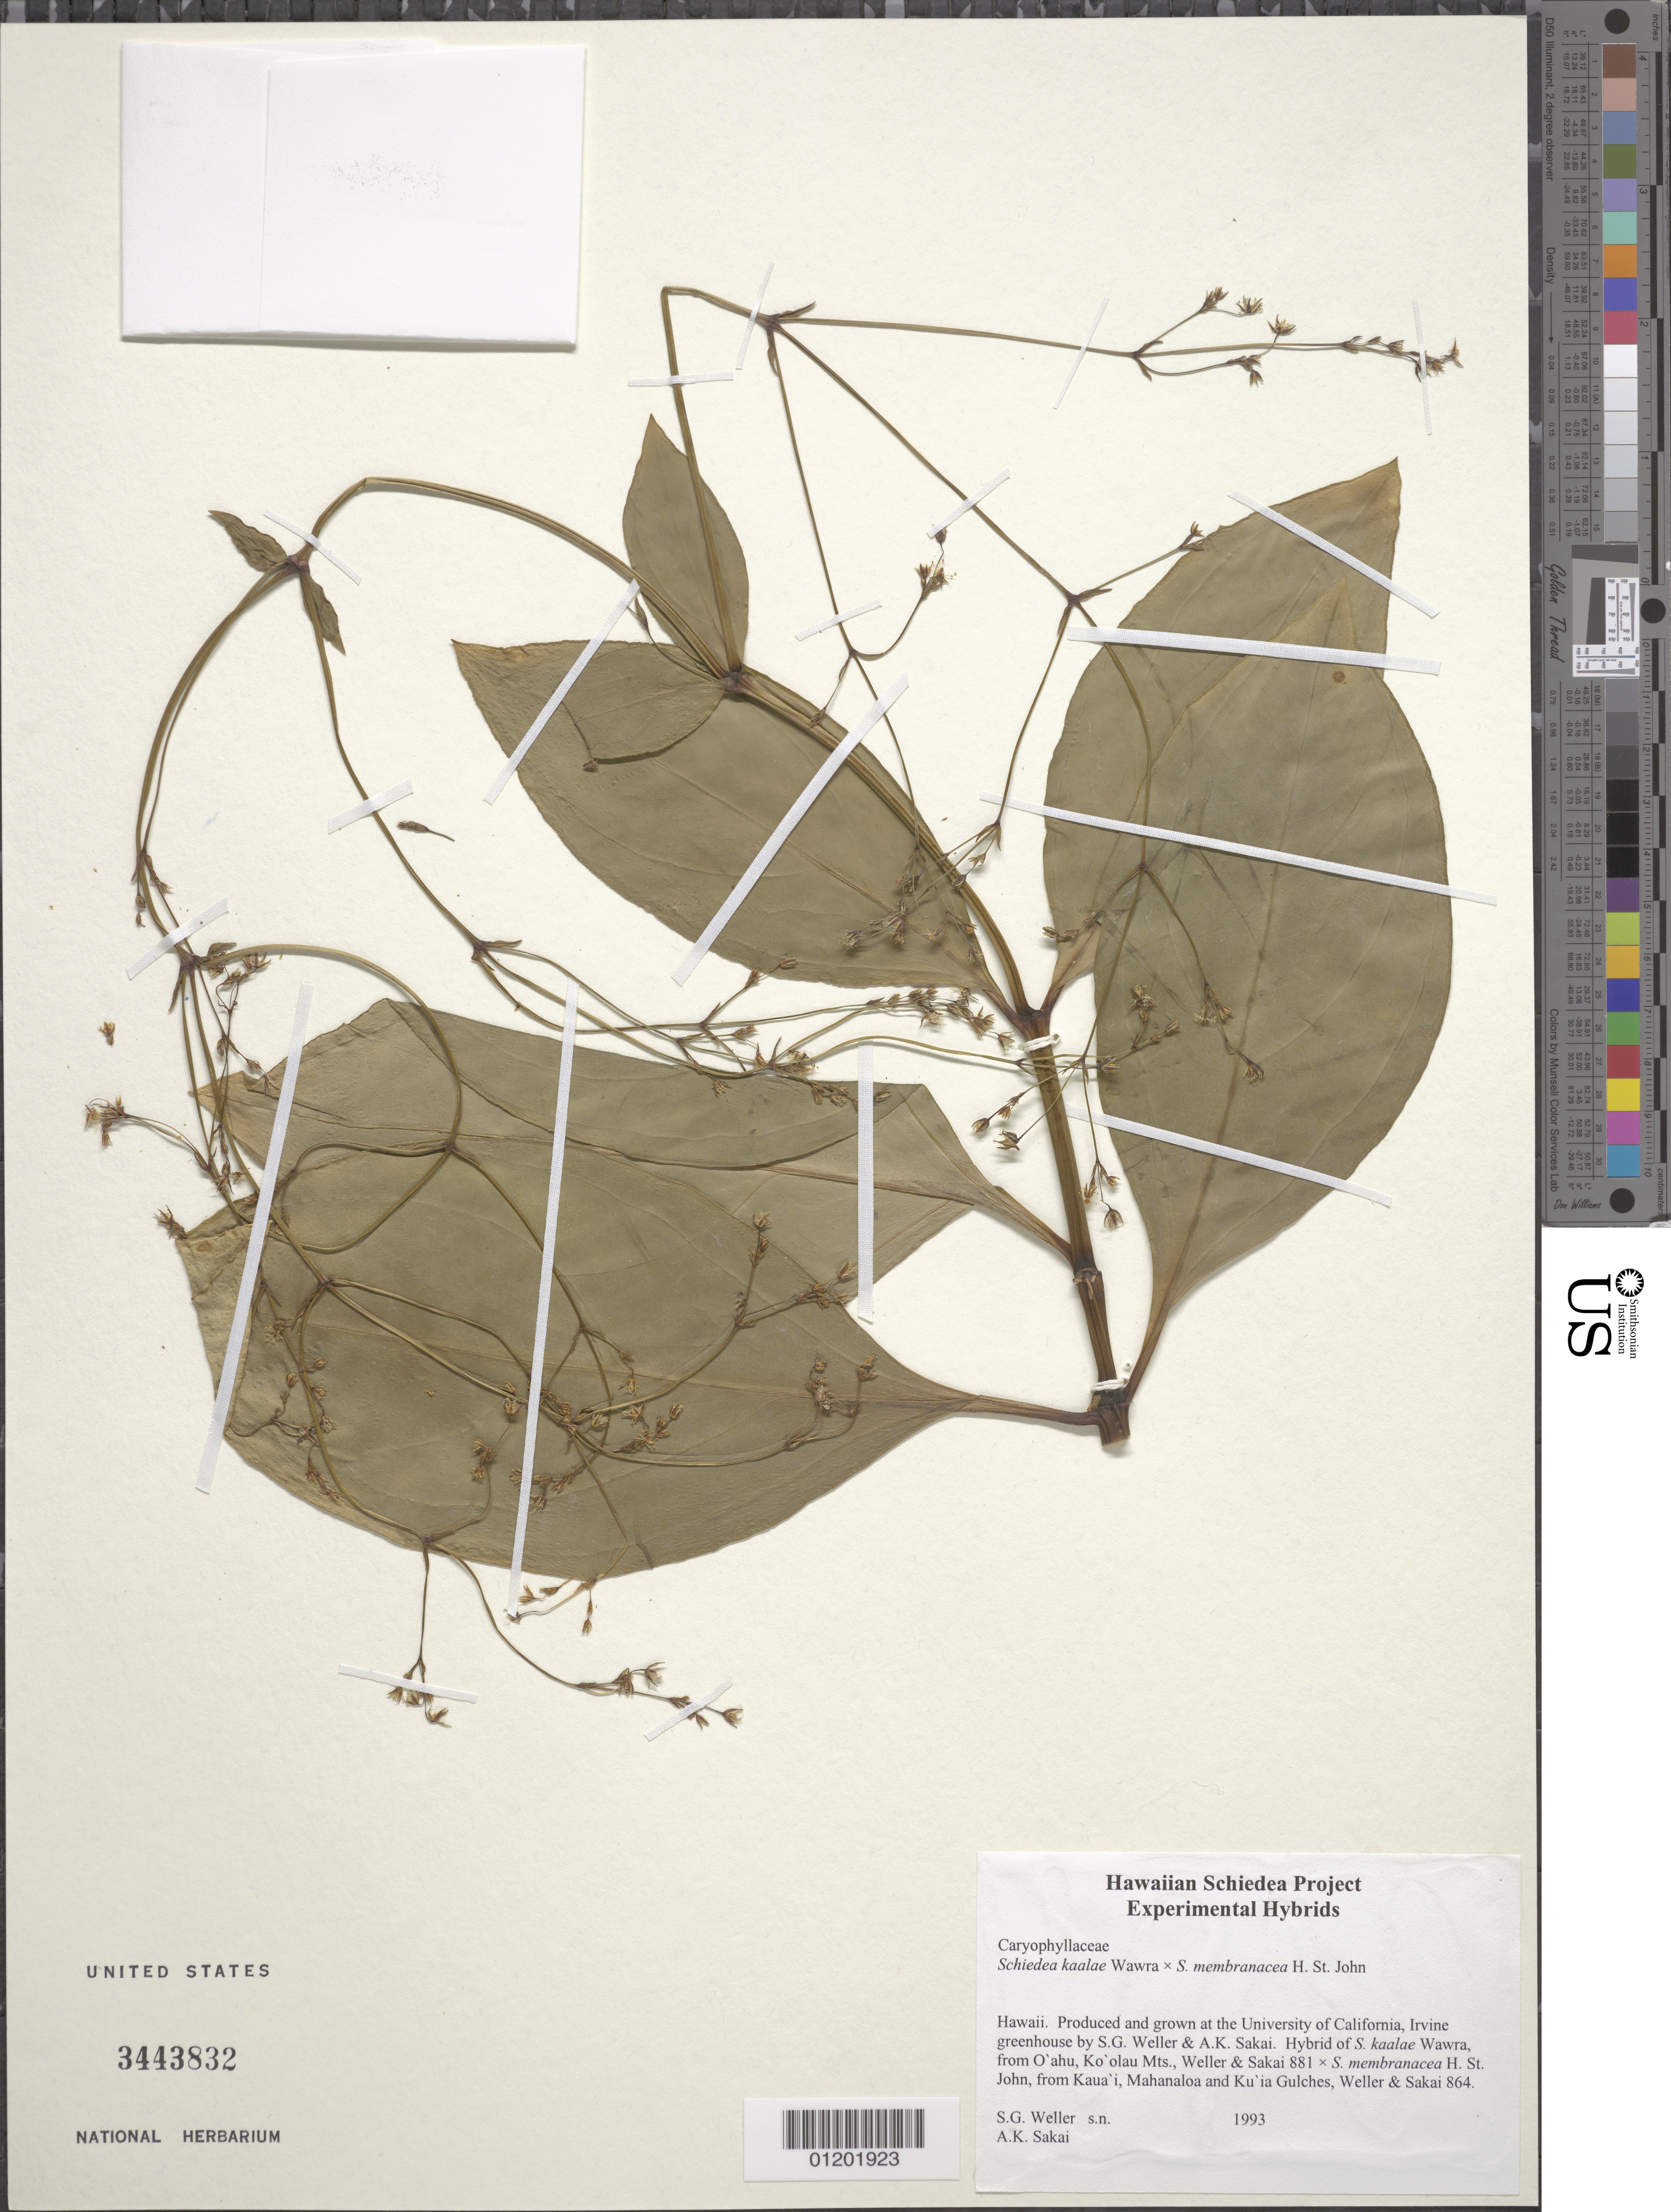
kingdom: Plantae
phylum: Tracheophyta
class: Magnoliopsida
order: Caryophyllales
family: Caryophyllaceae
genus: Schiedea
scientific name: Schiedea kealiae x S. membranacea H. St. John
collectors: S. G. Weller & A. Sakai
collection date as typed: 1993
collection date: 1993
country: United States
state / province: California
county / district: Orange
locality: University of California, Irvine greenhouse.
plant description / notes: Hybrid of S. kaalae Wawra [from O'ahu, Ko'olau Mts., Weller & Sakai 881] × S. membranacea H. St. John [from Kaua'i, Mahanaloa and Ku'ia Gulches, Weller & Sakai 864].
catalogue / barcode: US 3443832